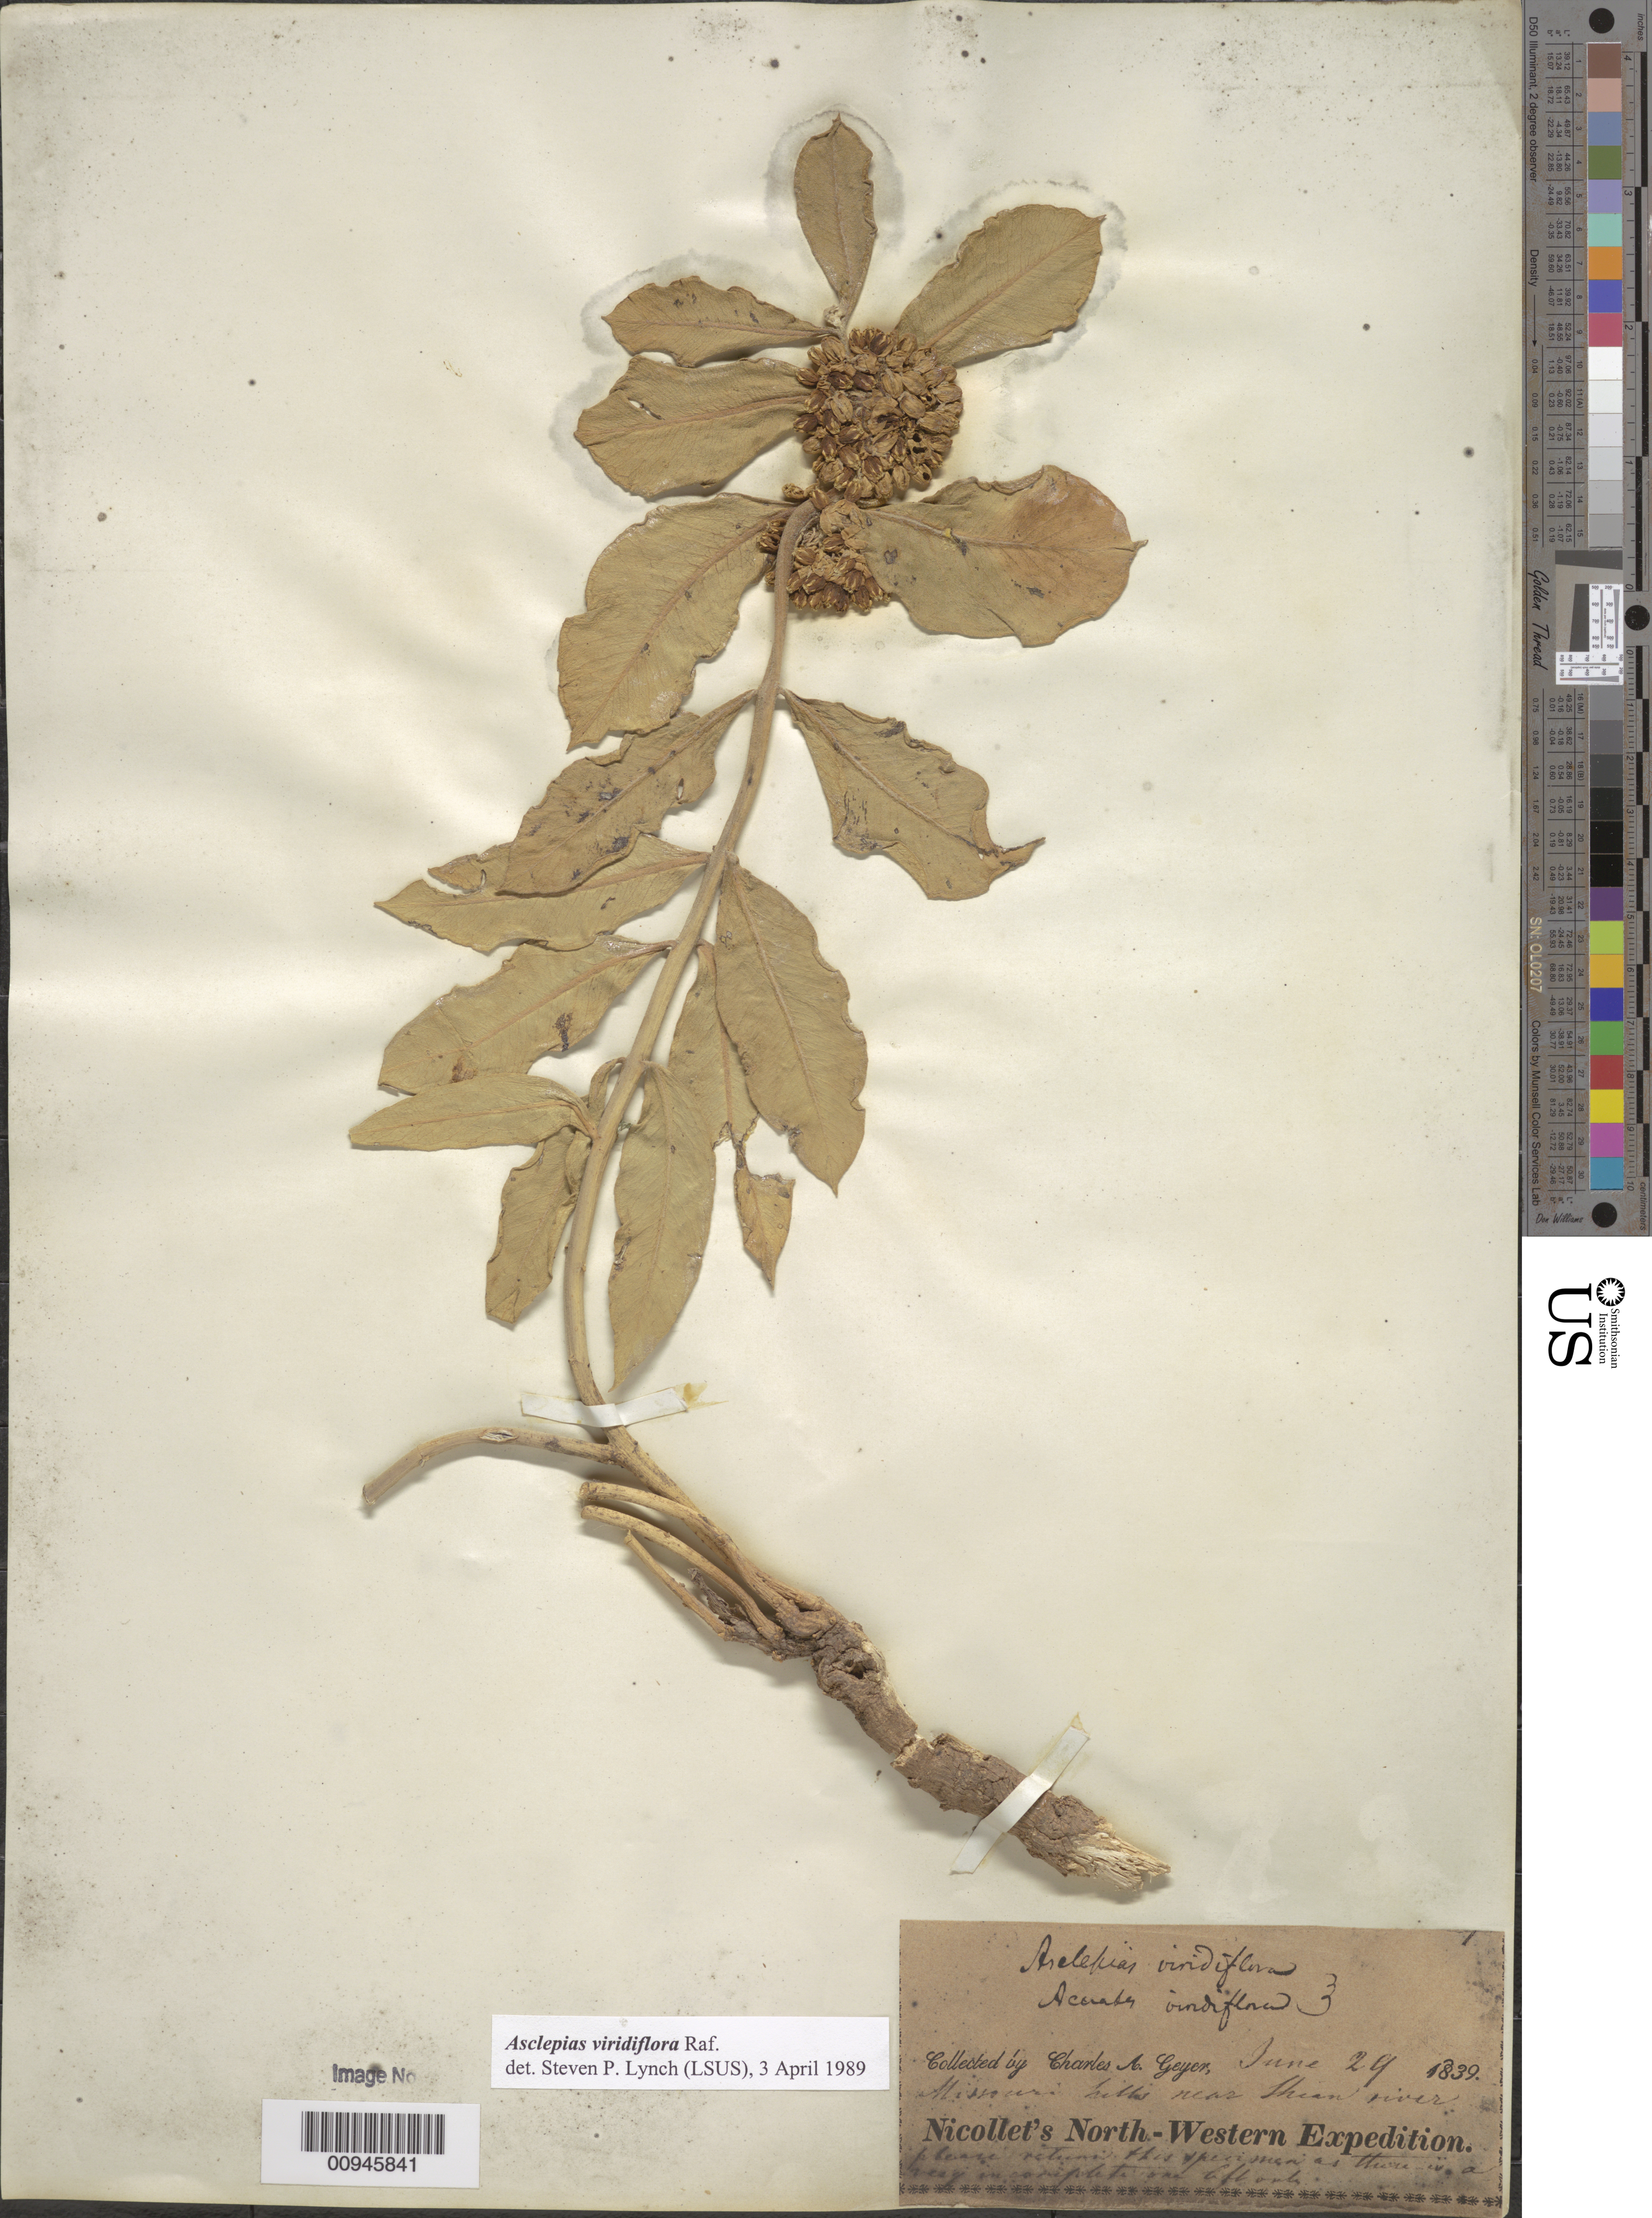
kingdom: Plantae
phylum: Tracheophyta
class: Magnoliopsida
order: Gentianales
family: Apocynaceae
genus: Asclepias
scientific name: Asclepias viridiflora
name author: Raf.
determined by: Lynch, S. P., (LSUS), Louisiana State University-Shreveport Herbarium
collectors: C. A. Geyer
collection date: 1839-06-24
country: United States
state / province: South Dakota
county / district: Dewey County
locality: Missouri hills near Cheyenne River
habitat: Missouri hills near Cheyenne River